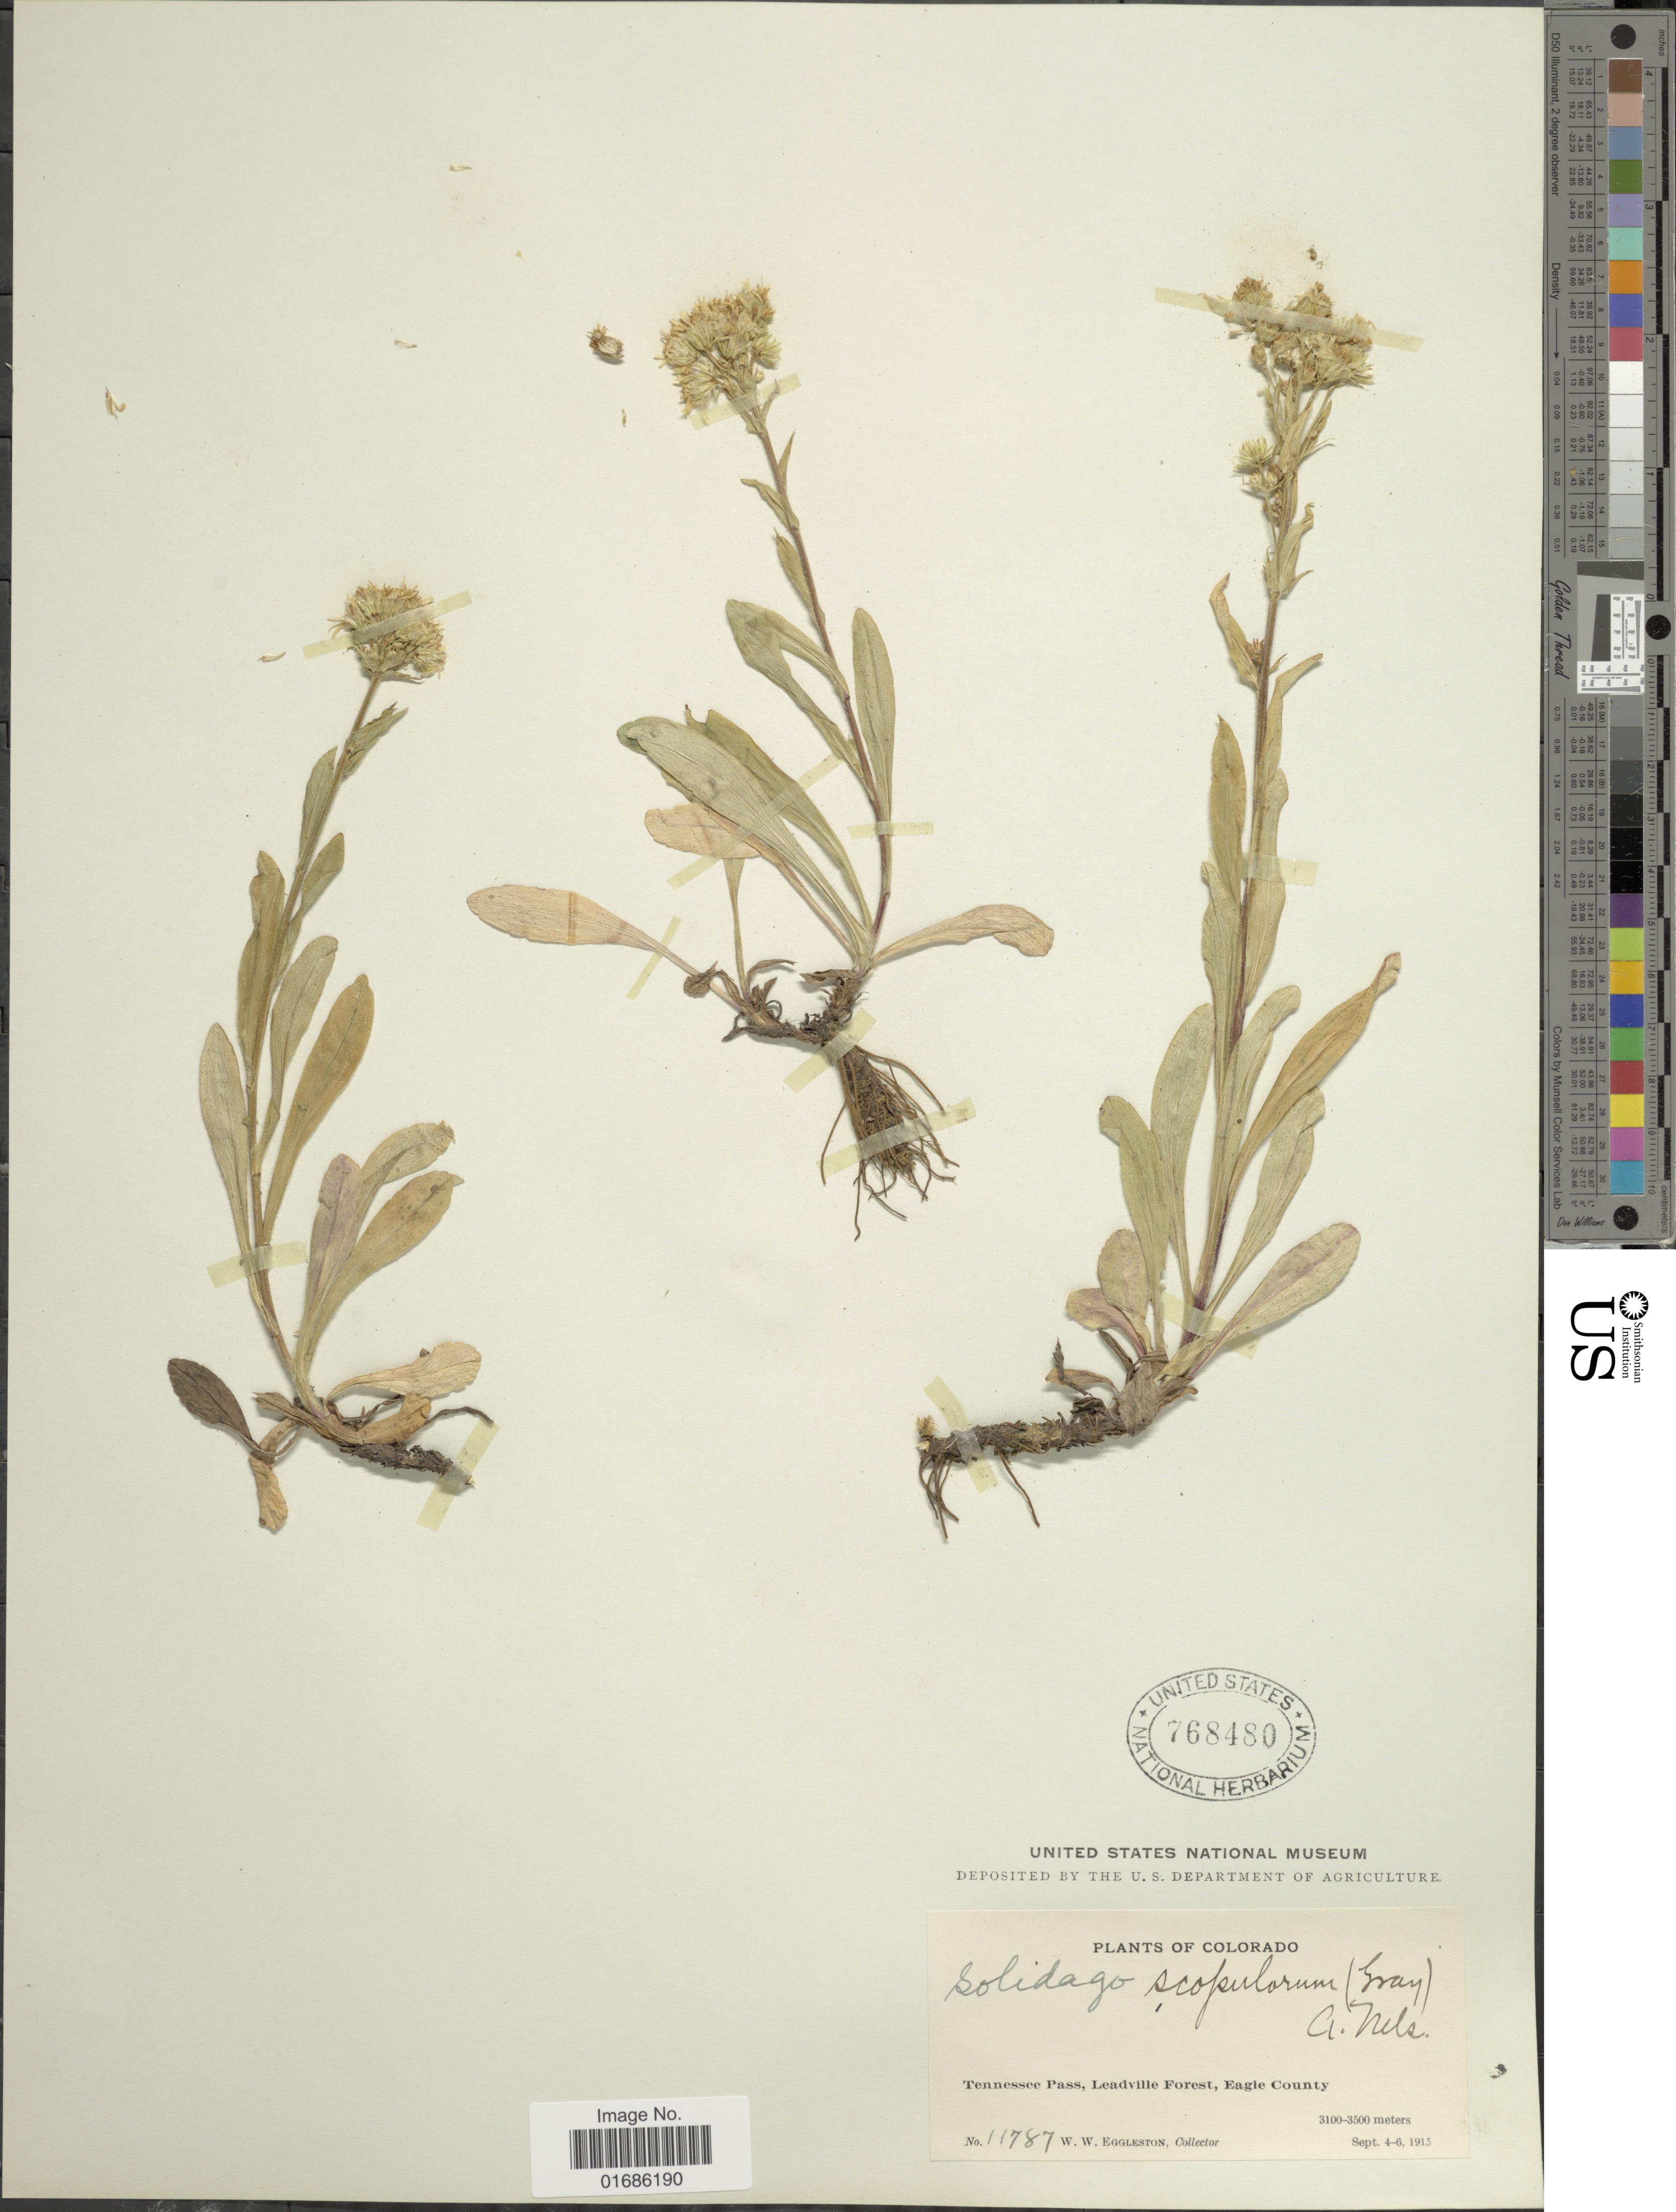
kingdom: Plantae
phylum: Tracheophyta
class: Magnoliopsida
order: Asterales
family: Asteraceae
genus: Solidago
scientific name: Solidago ciliosa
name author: Greene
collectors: W. W. Eggleston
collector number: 11787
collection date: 1915-09-04/1915-09-06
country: United States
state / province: Colorado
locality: Tennessee Pass, Leadville Forest, Eagle County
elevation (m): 3100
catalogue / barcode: US 768480